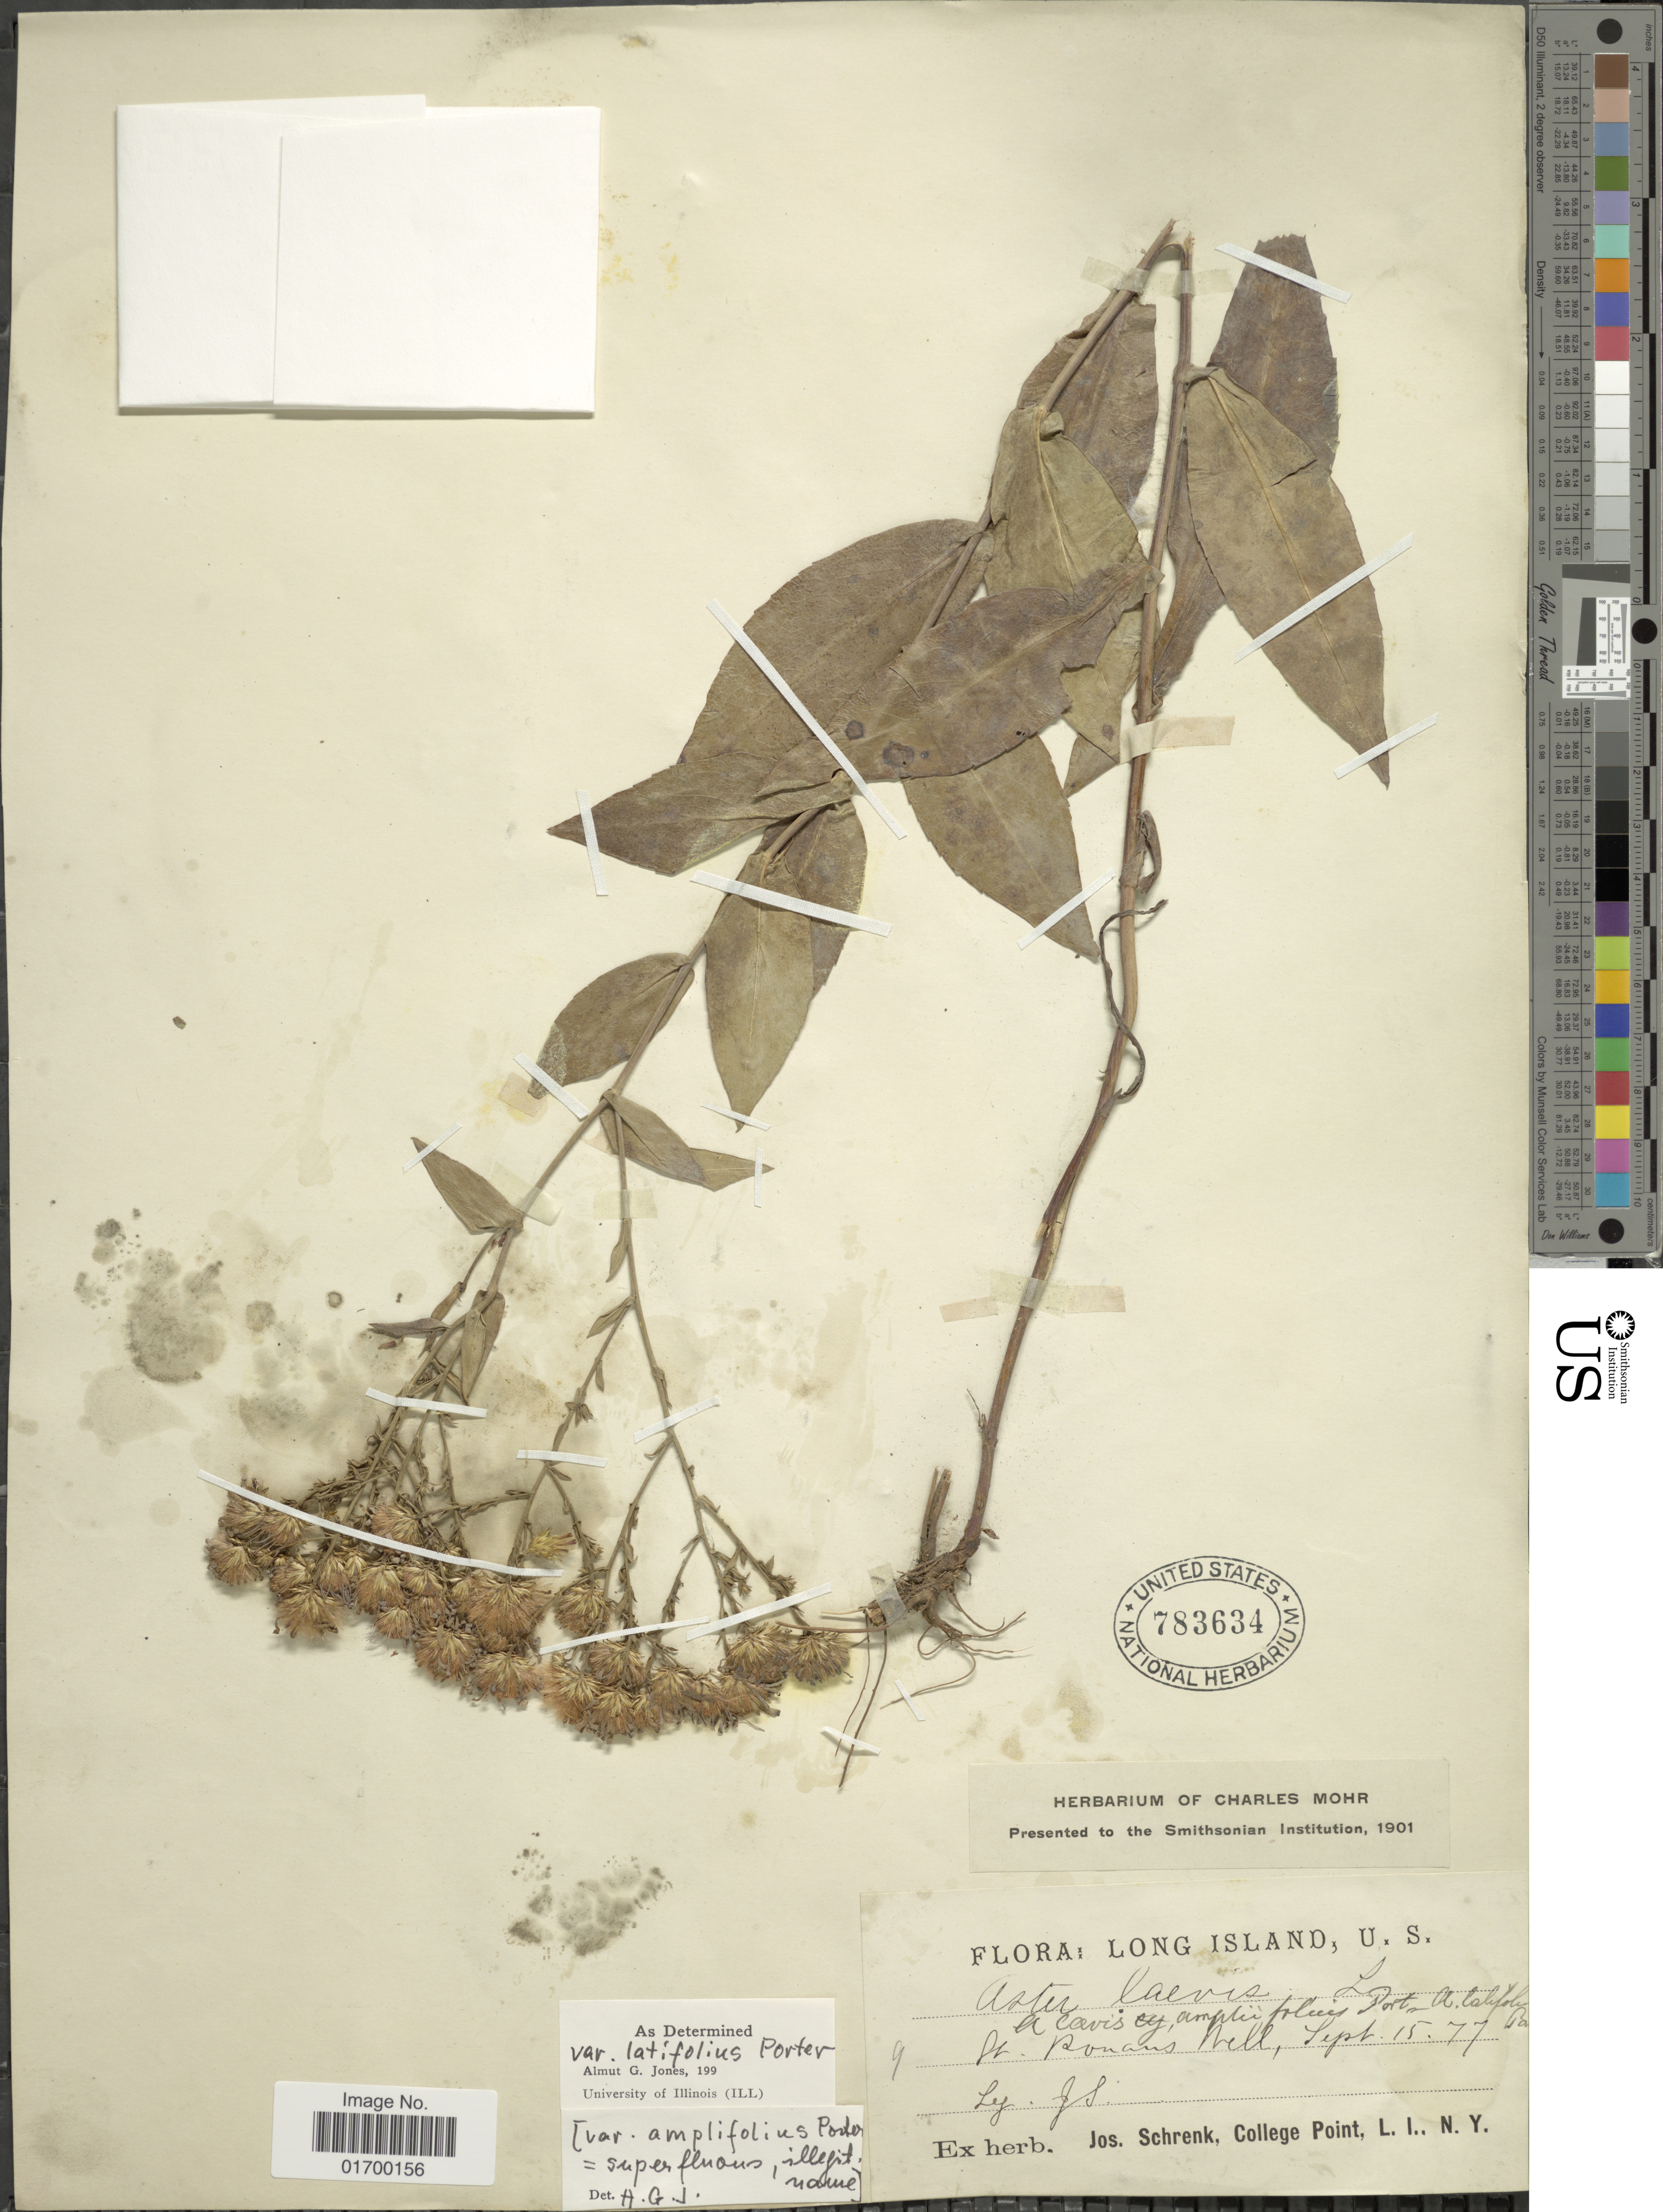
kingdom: Plantae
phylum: Tracheophyta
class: Magnoliopsida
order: Asterales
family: Asteraceae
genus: Symphyotrichum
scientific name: Symphyotrichum laeve var. laeve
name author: (L.) Á. Löve & D. Löve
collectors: J. Schrenk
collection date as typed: Transcribed d/m/y: 15/9/77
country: United States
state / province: New York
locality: Long Island, Ronan Well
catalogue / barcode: US 783634